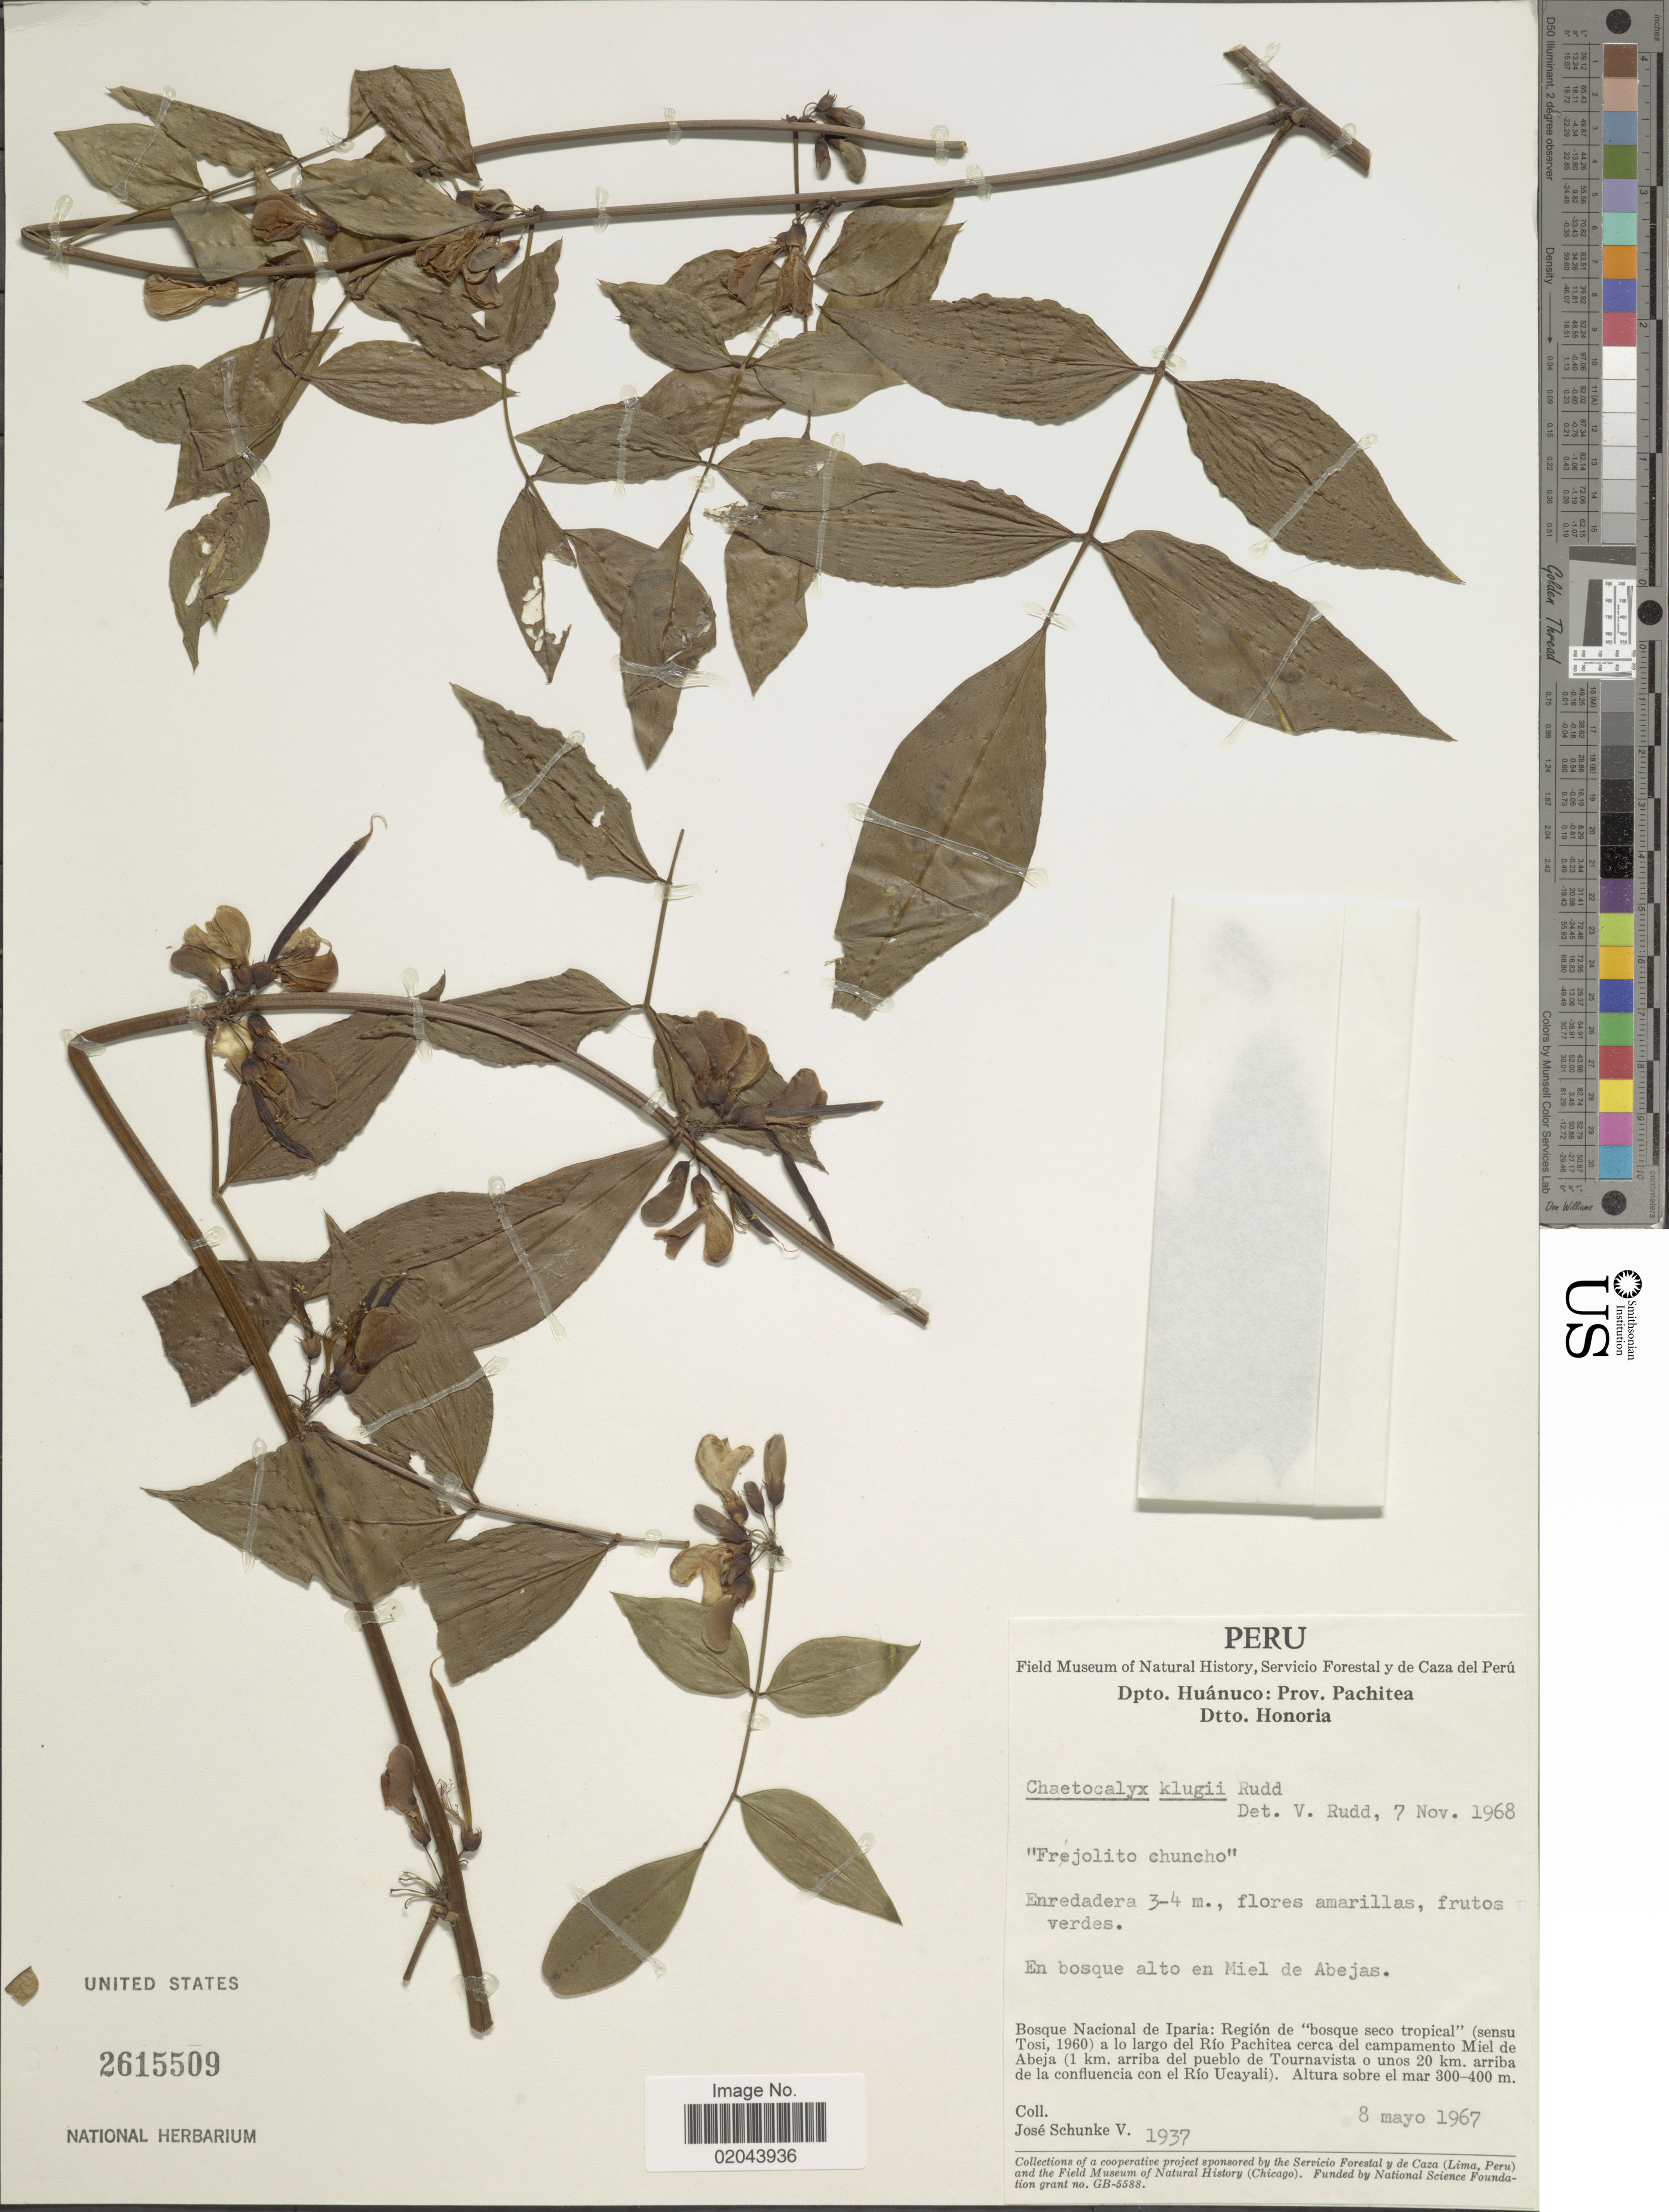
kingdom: Plantae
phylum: Tracheophyta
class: Magnoliopsida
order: Fabales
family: Fabaceae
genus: Chaetocalyx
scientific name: Chaetocalyx klugii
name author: Rudd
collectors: J. Schunke Vigo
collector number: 1937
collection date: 1967-05-08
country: Peru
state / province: Huánuco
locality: Dpto Huánuco: Prov. Pachitea, Dtto Honoria, En bosque alto en Miel de Abejas Bosque Nacional de Iparia: Región de 'bosque seco tropical' (sensu Tosi, 1960) a lo largo del Río Pachitea cerca del campamento Miel de Abeja (1 km arriba del pueblo de Tournavista o unos 20 km arriba de la confluencia con el Río Ucayali)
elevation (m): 300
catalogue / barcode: US 2615509